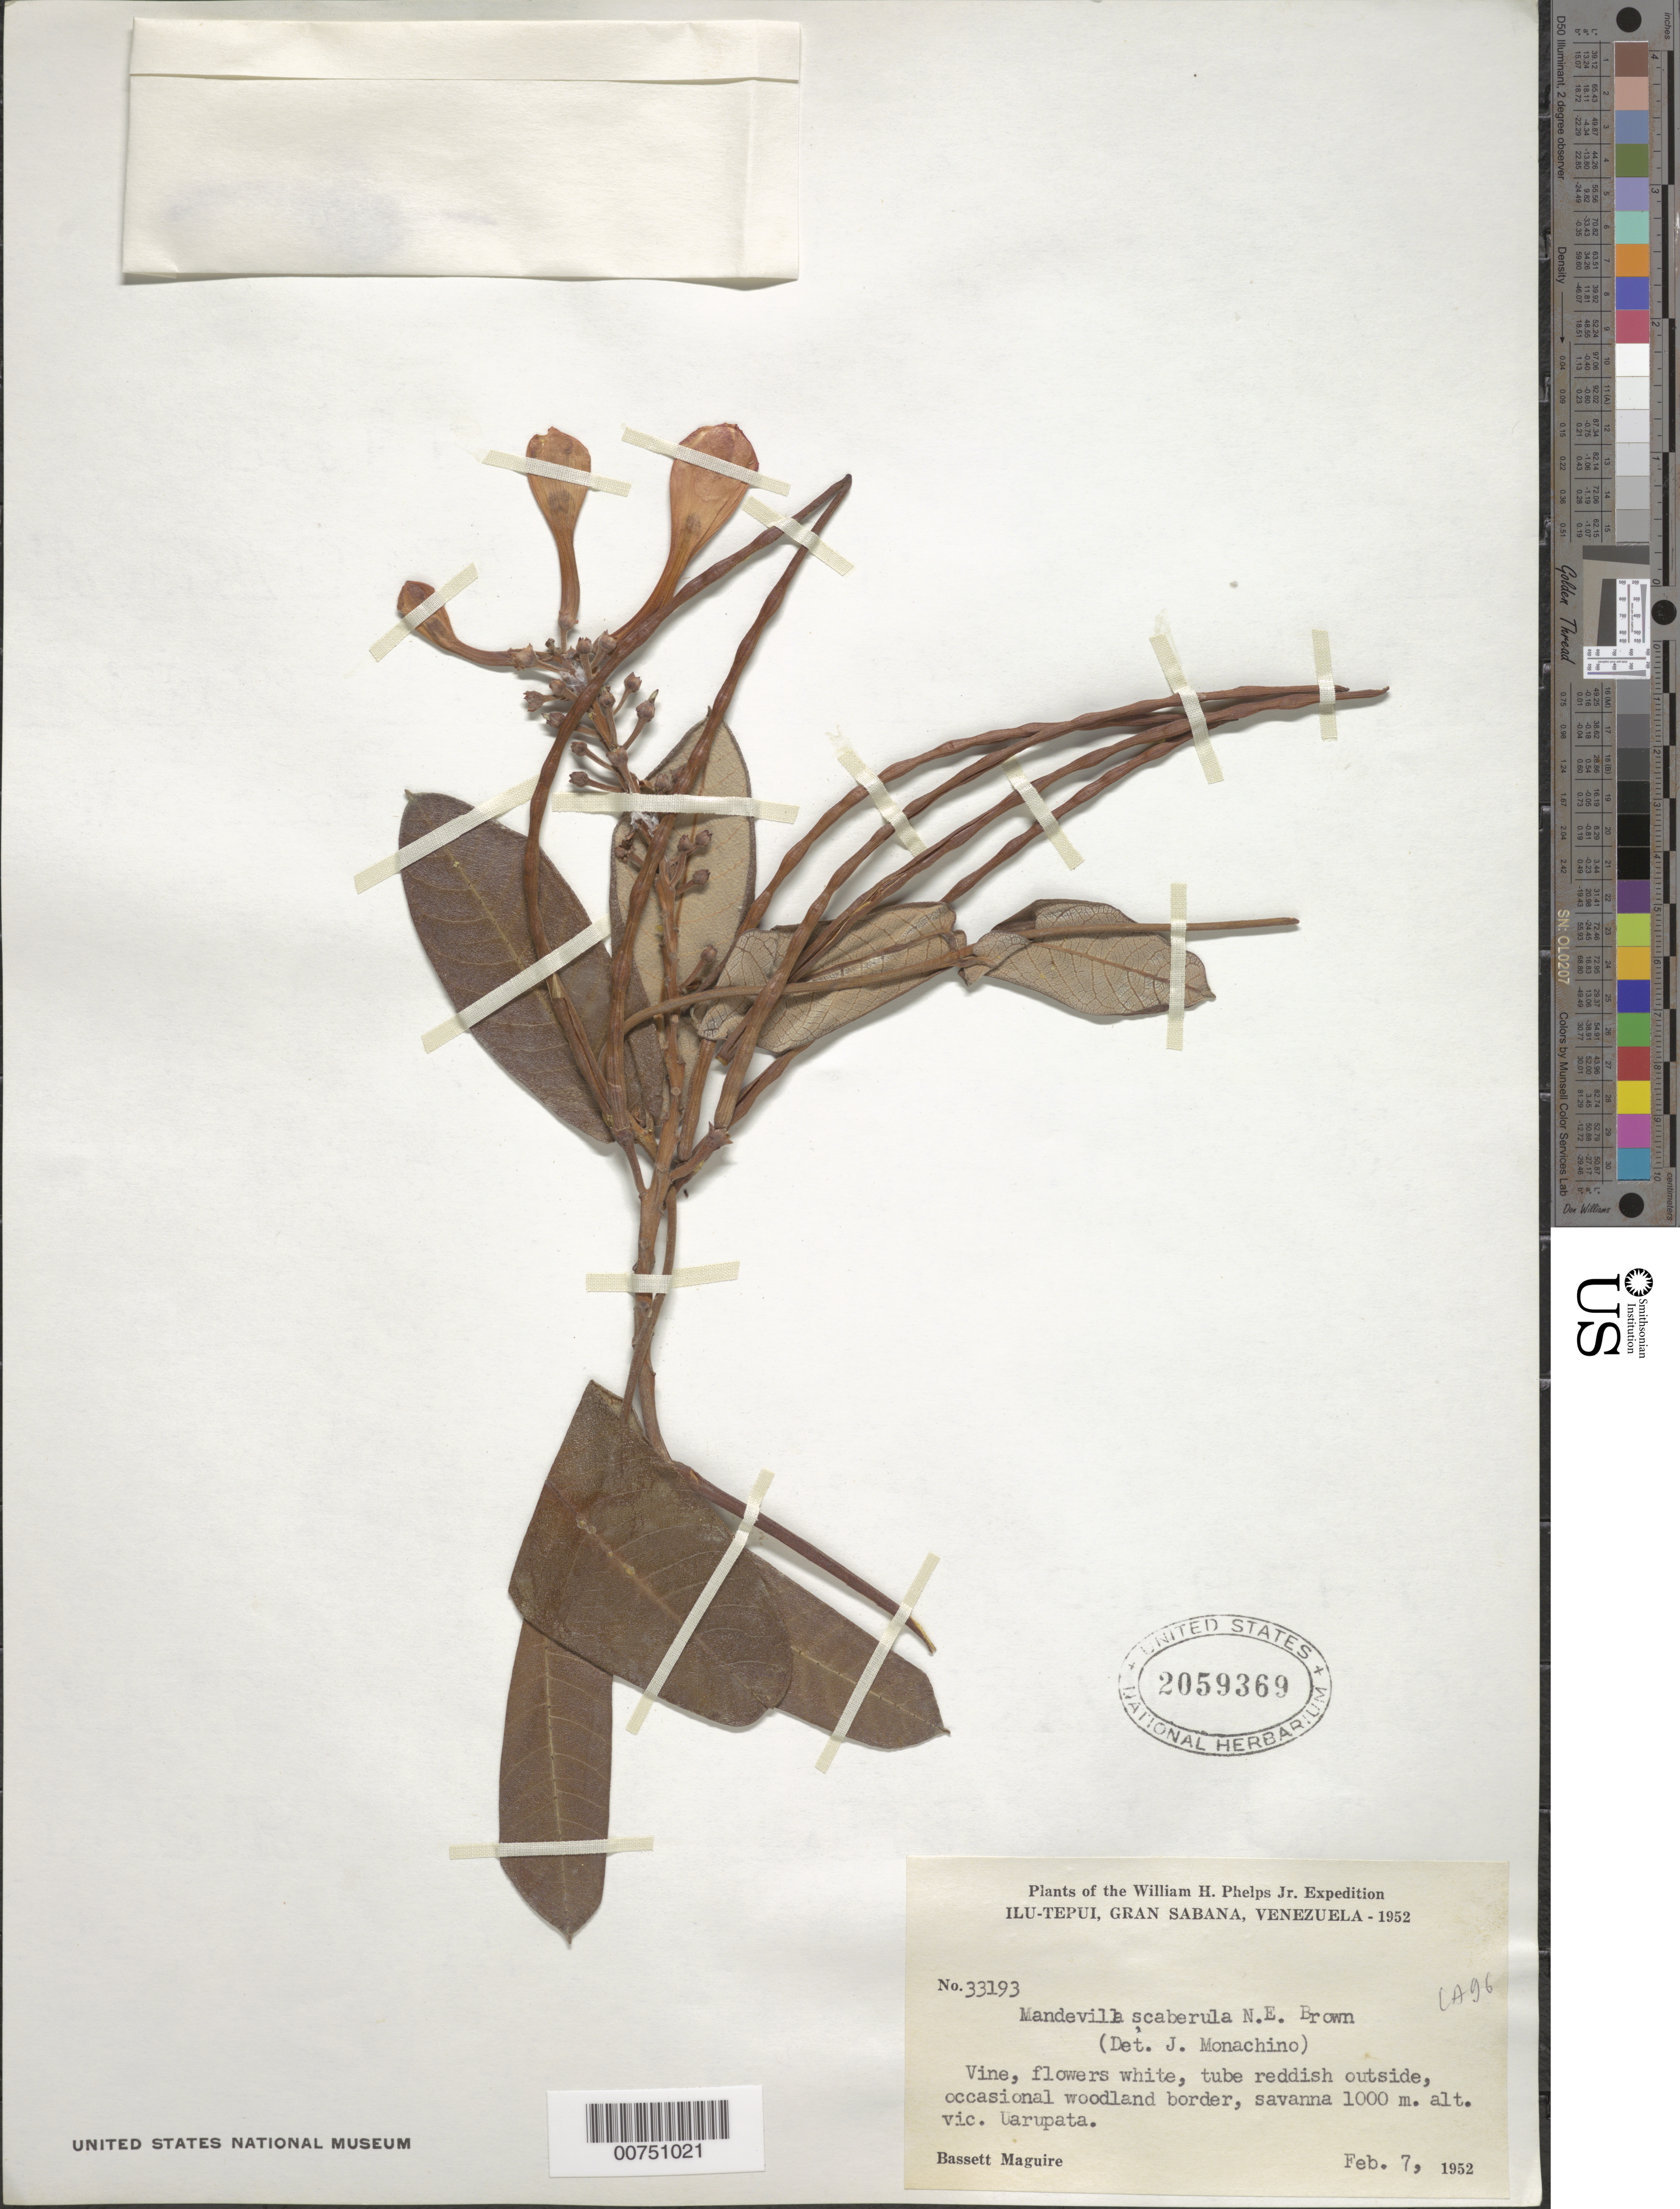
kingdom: Plantae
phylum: Tracheophyta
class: Magnoliopsida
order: Gentianales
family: Apocynaceae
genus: Mandevilla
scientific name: Mandevilla scaberula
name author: N.E. Br.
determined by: Monachino, J. V.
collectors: B. Maguire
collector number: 33193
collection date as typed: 7-Feb-52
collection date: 1952-02-07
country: Venezuela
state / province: Bolívar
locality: Gran Sabana, Ilu-tepuí, Uarupata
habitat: Savanna, woodland border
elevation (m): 1000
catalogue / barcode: US 2059369